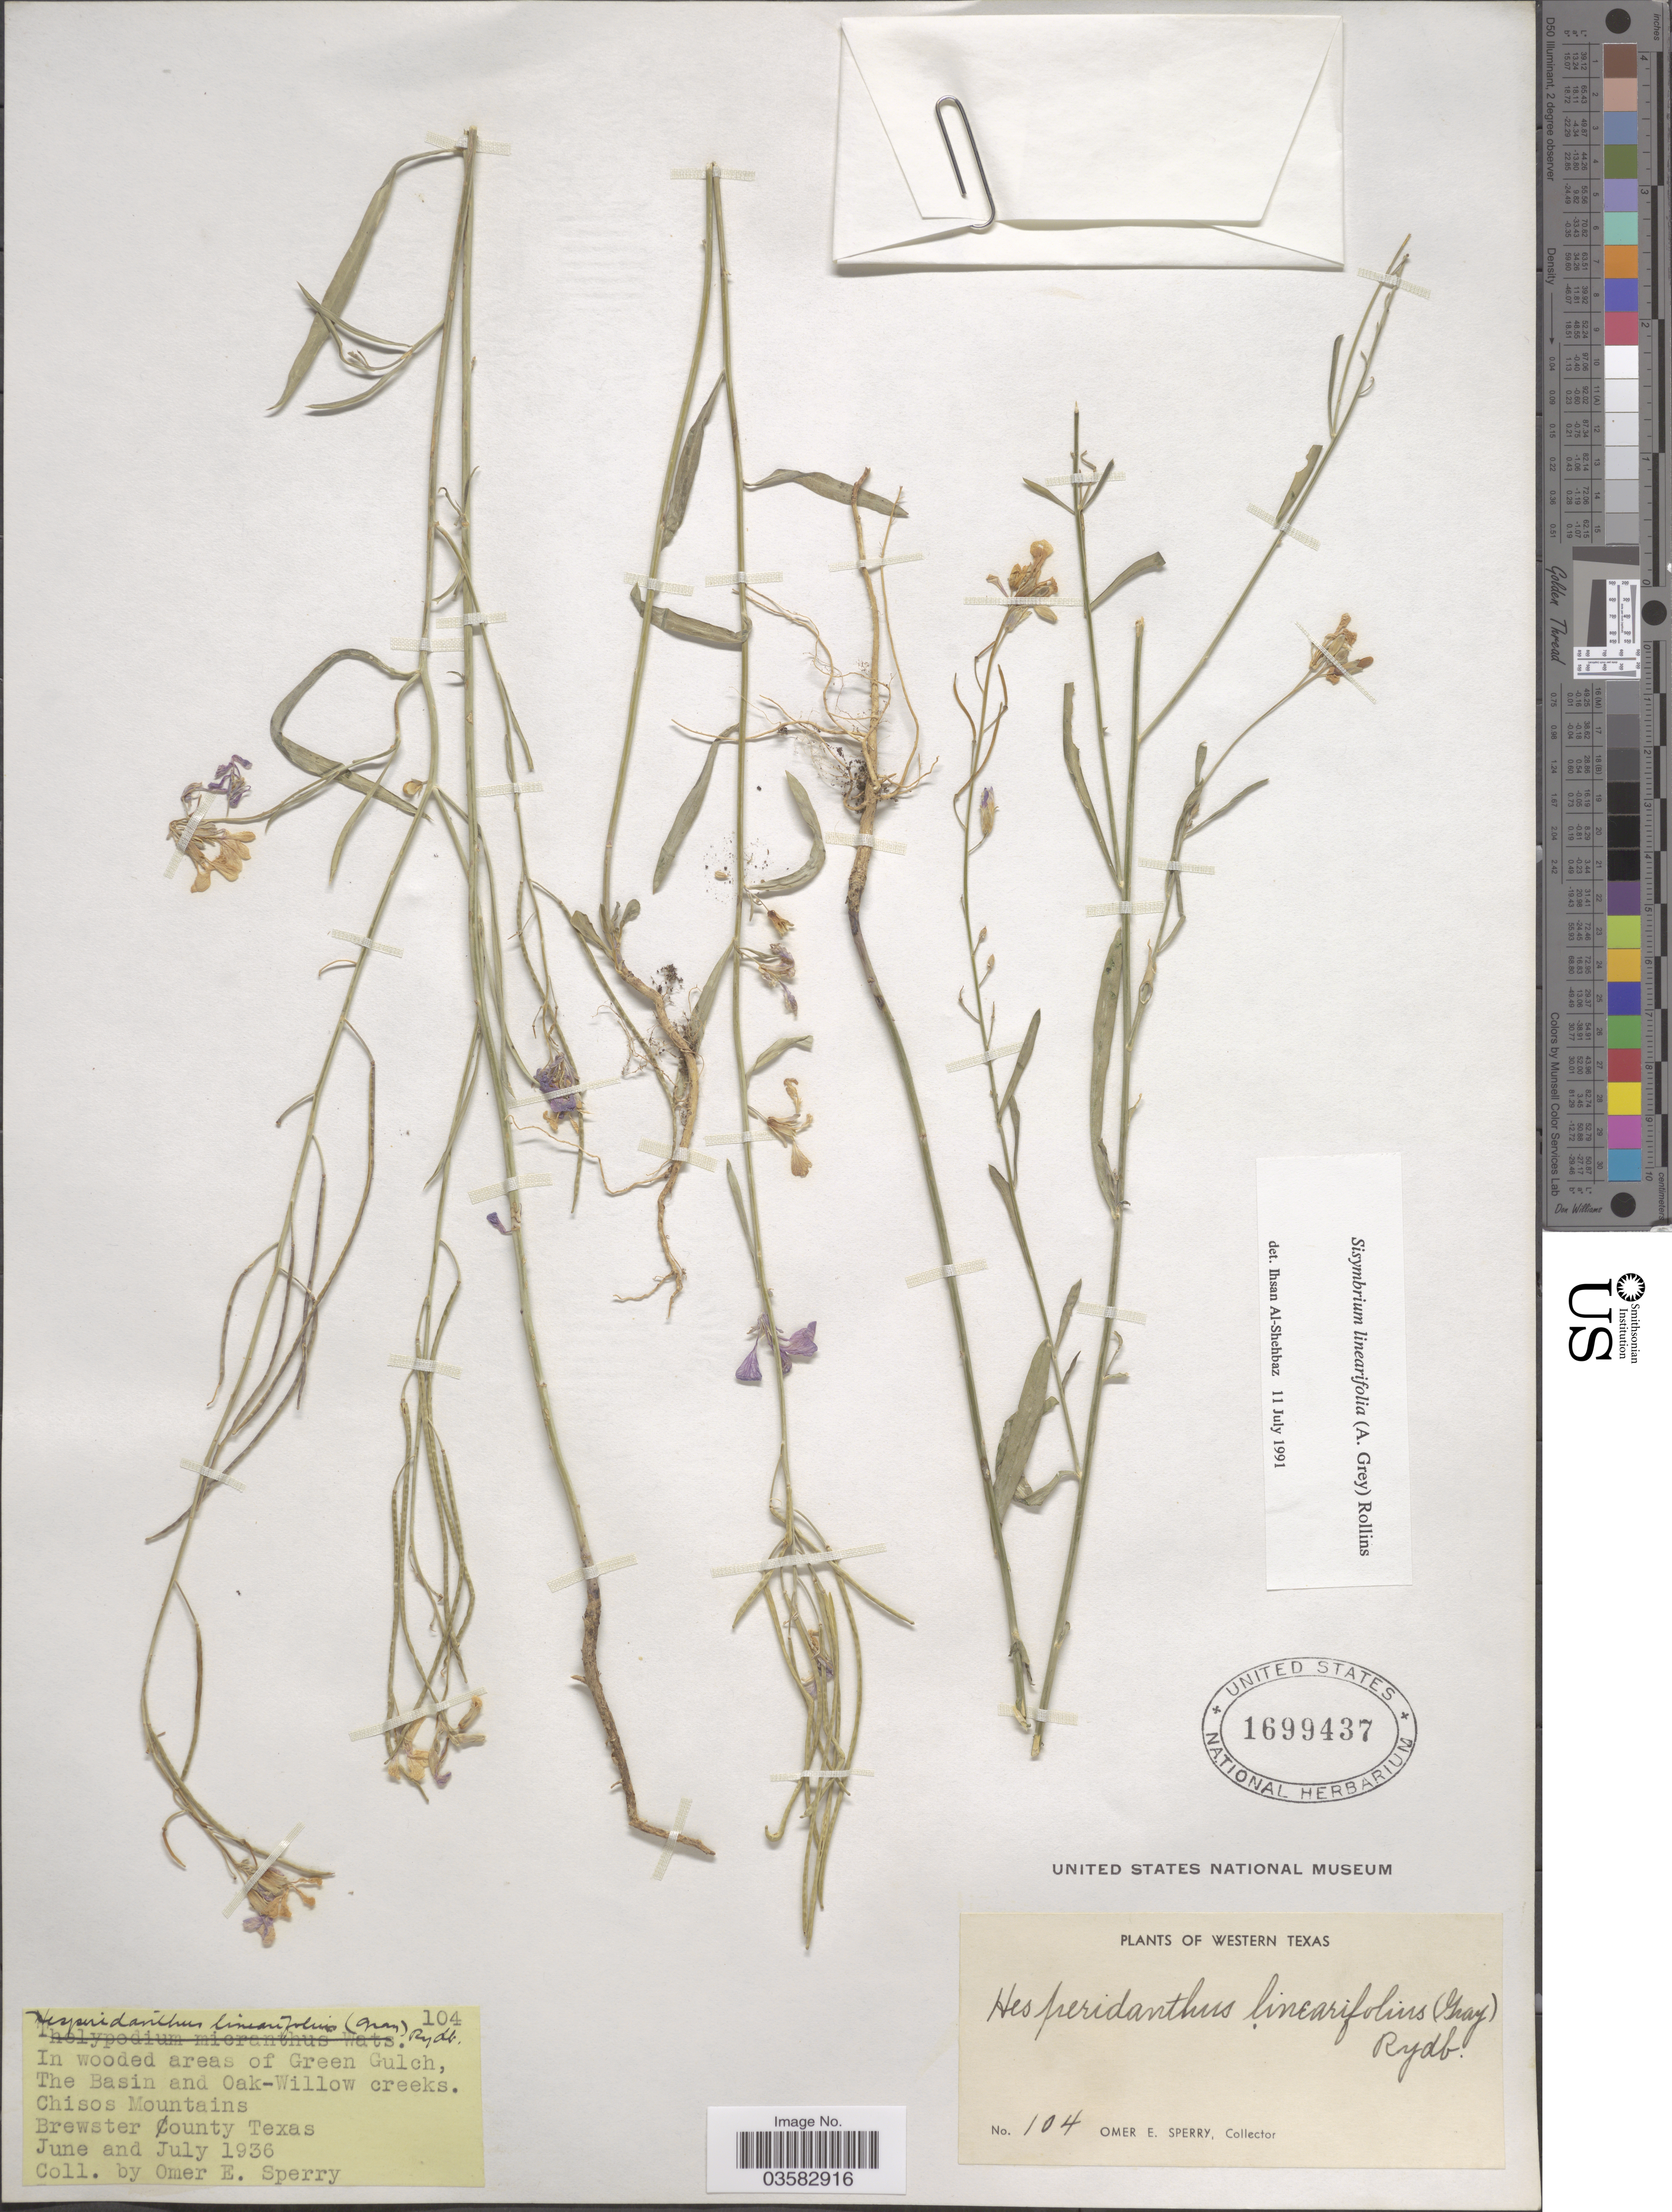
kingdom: Plantae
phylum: Tracheophyta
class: Magnoliopsida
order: Brassicales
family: Brassicaceae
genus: Sisymbrium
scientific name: Sisymbrium linearifolium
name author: (A. Gray) Payson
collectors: O. E. Sperry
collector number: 104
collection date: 1936-06/1936-07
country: United States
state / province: Texas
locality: In wooded areas of Green Gulch, The Basin and Oak-Willow creeks. Chisos Mountains. Brewster County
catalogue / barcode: US 1699437